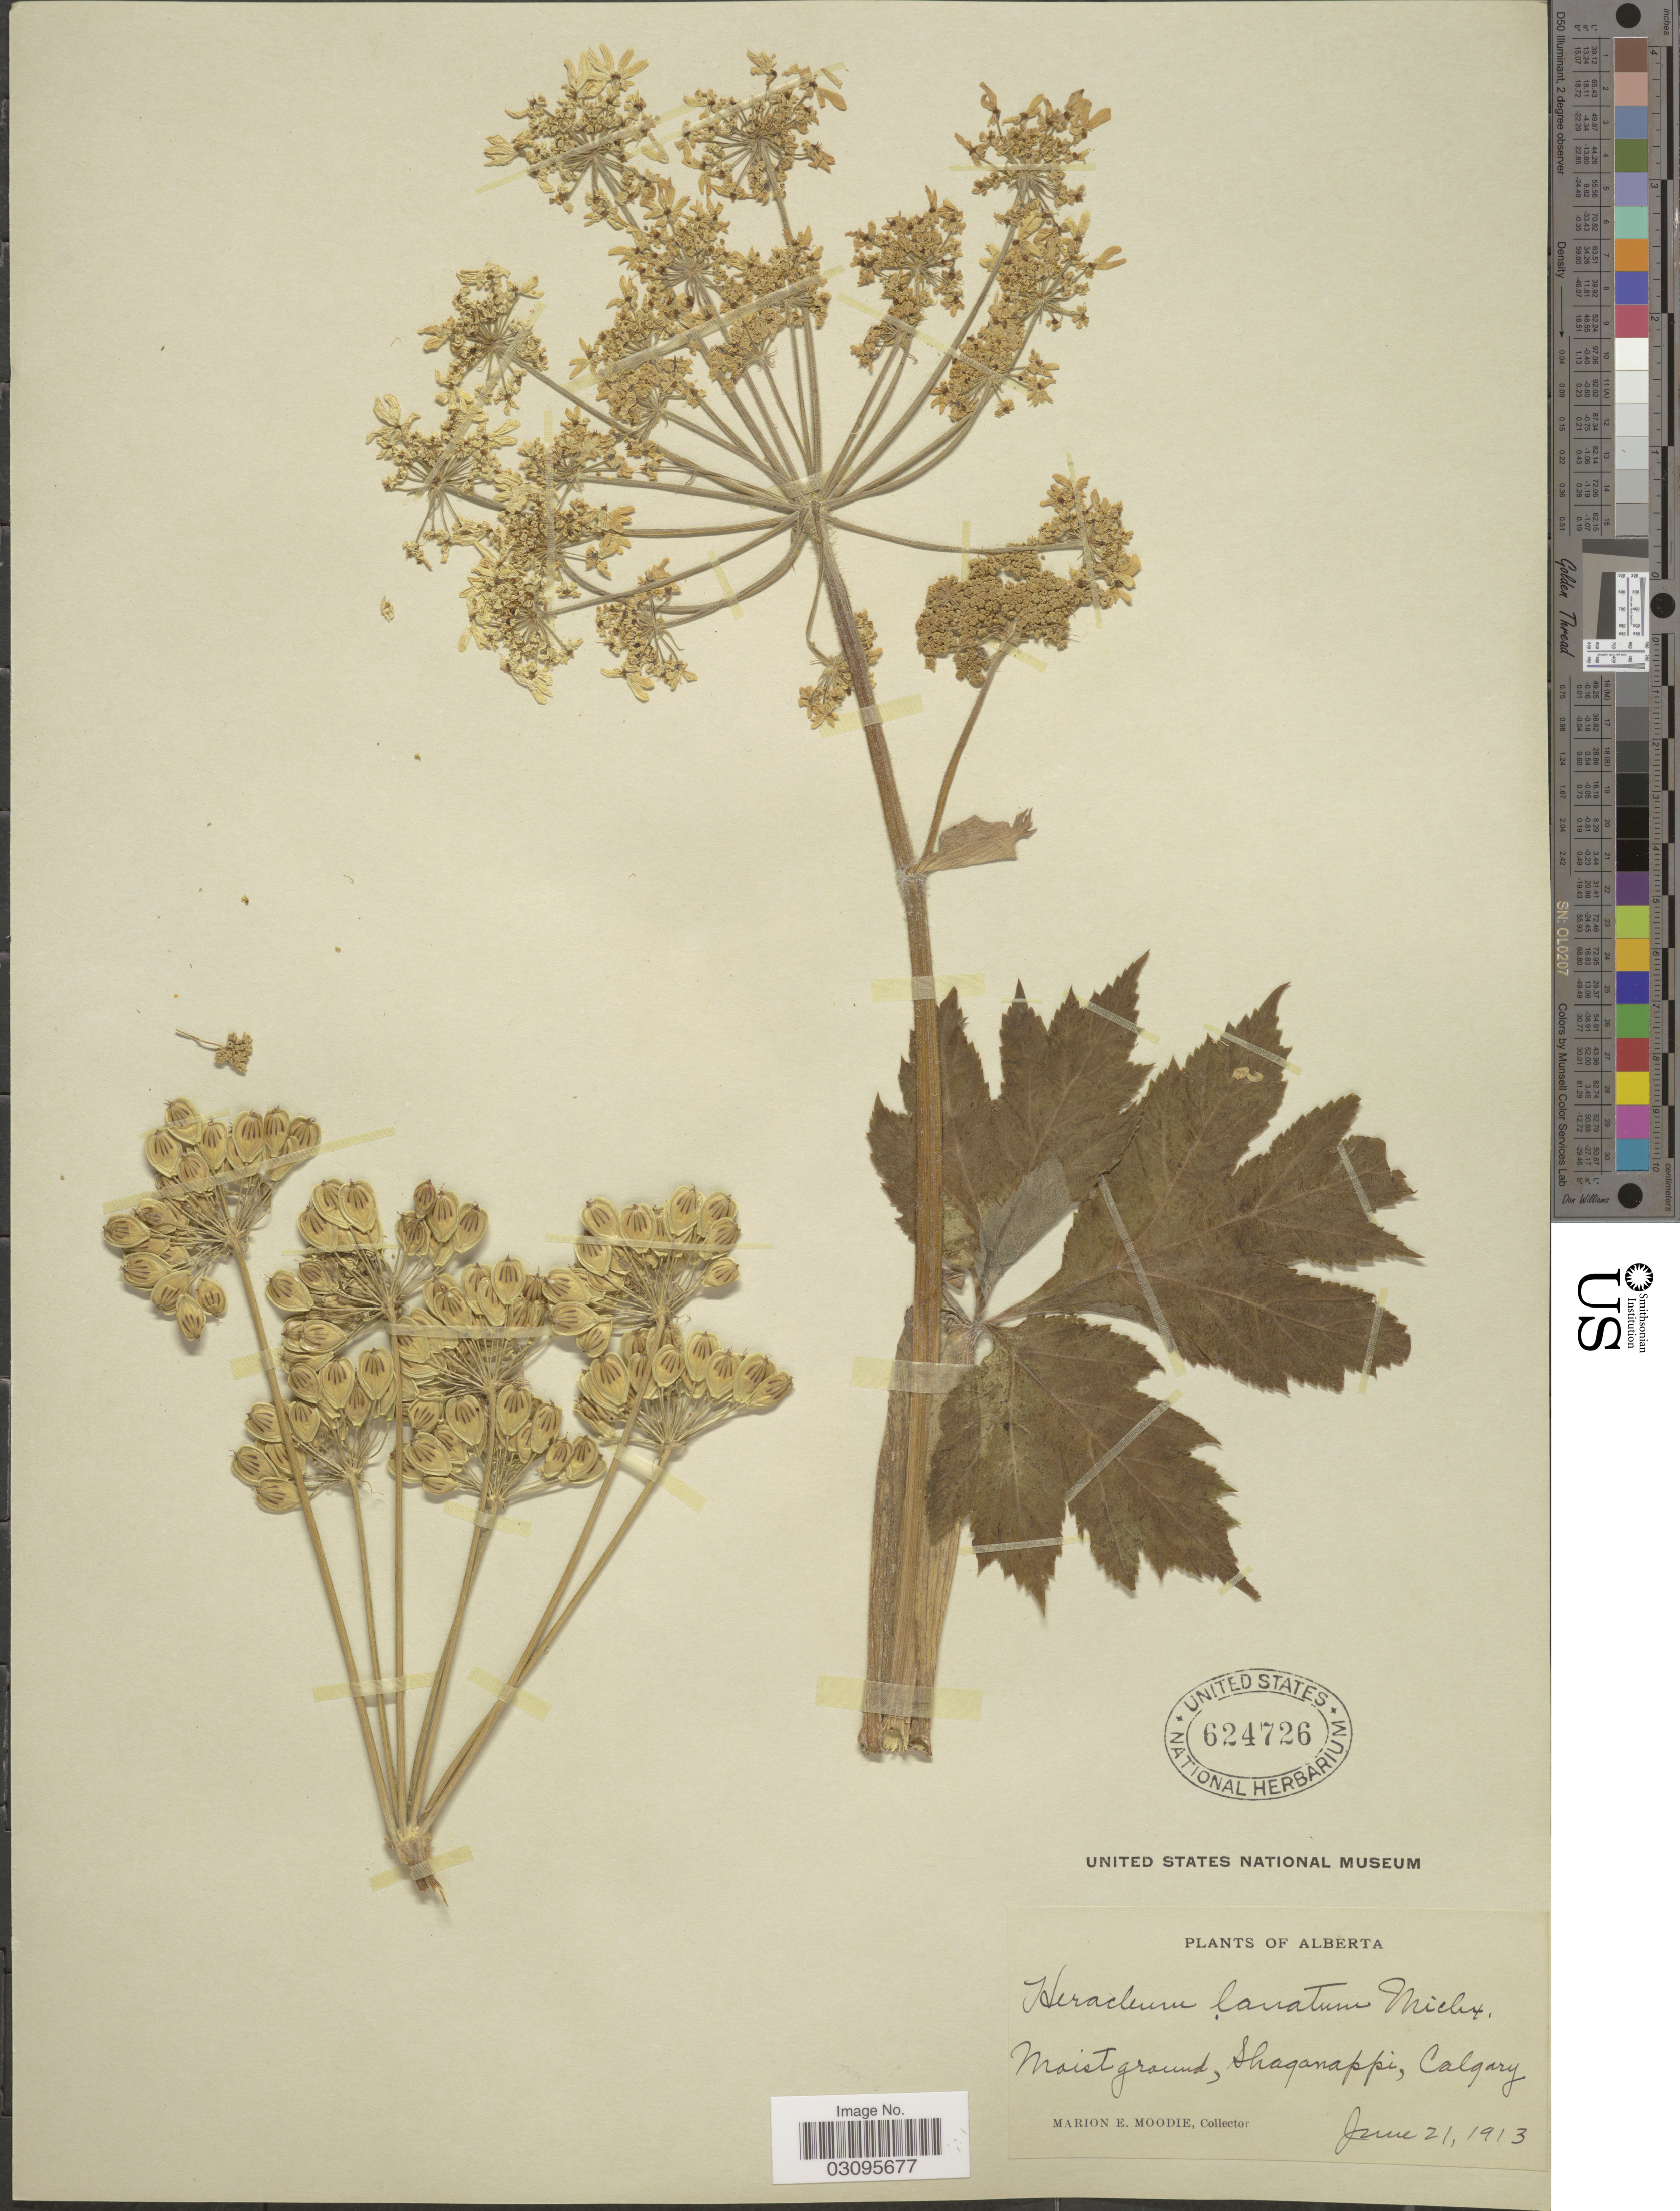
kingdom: Plantae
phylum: Tracheophyta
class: Magnoliopsida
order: Apiales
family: Apiaceae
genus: Heracleum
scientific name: Heracleum lanatum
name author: Michx.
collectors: M. E. Moodie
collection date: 1913-06-21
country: Canada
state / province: Alberta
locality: Shaganappi, Calgary.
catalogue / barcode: US 624726